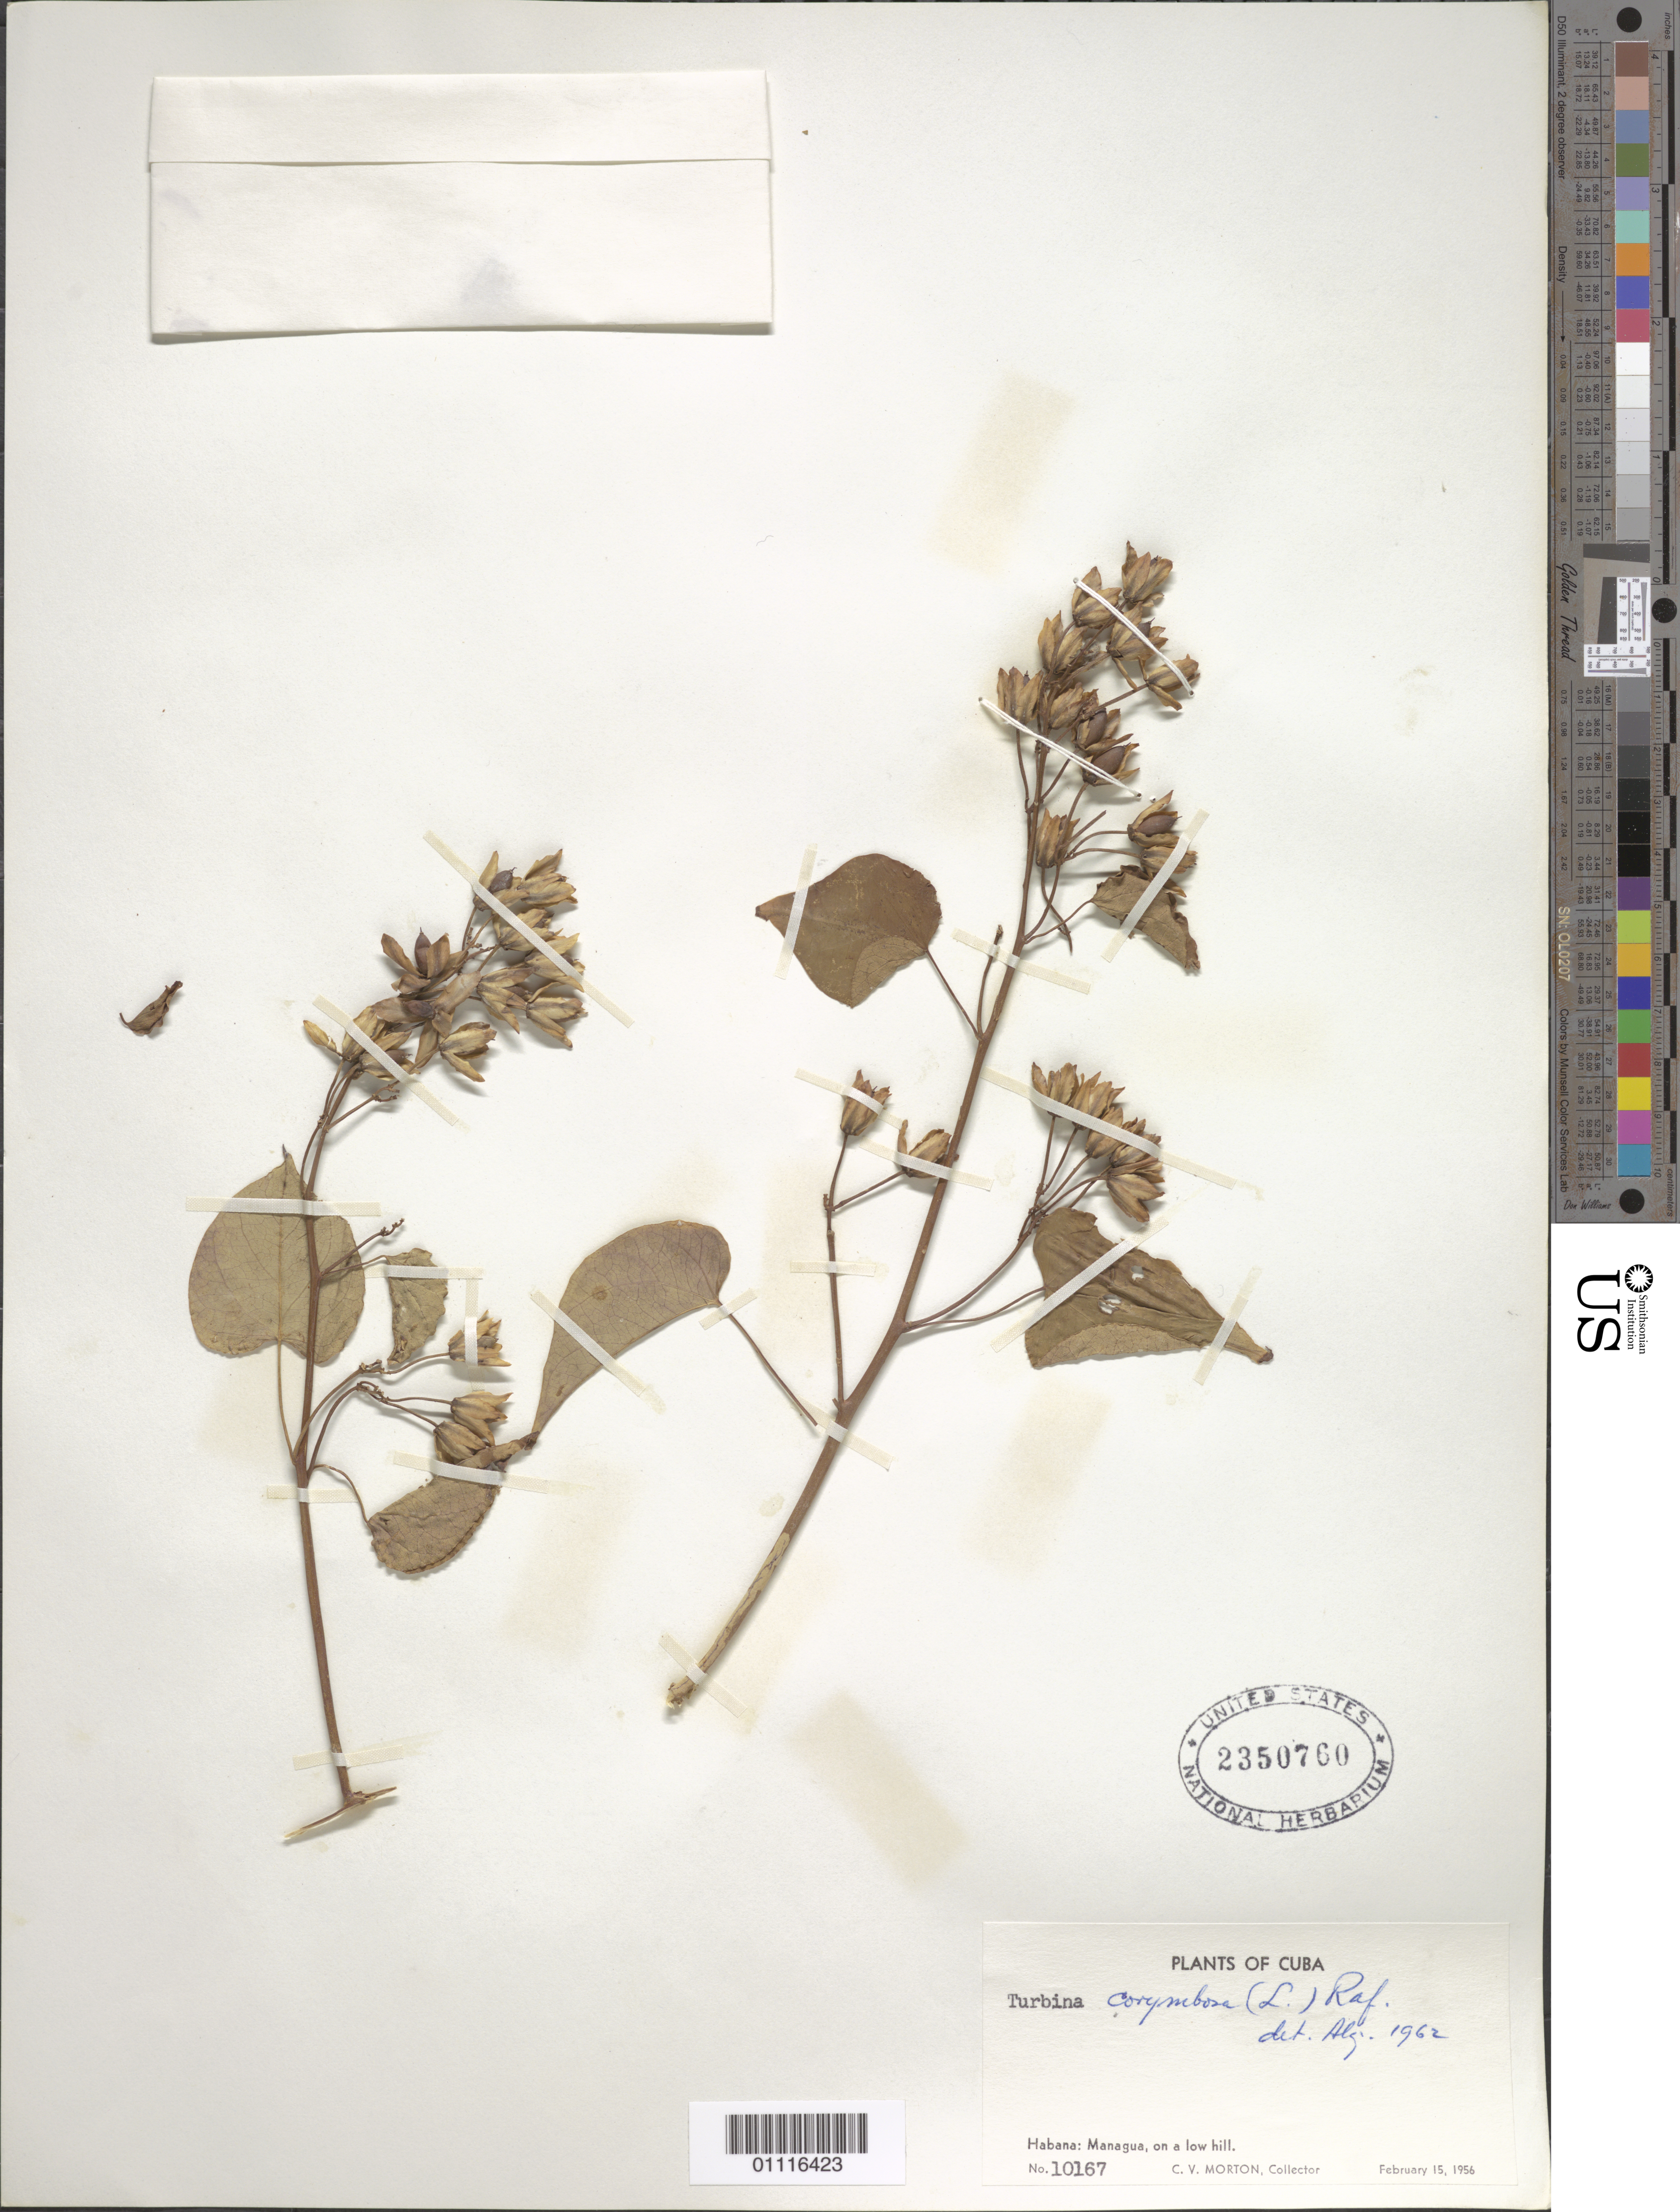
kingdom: Plantae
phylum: Tracheophyta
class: Magnoliopsida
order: Solanales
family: Convolvulaceae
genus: Turbina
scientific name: Turbina corymbosa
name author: (L.) Raf.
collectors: C. V. Morton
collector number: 10167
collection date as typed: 15 Feb 1956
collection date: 1956-02-15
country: Cuba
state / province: La Habana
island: Cuba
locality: Managua, on a low hill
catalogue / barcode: US 2350760